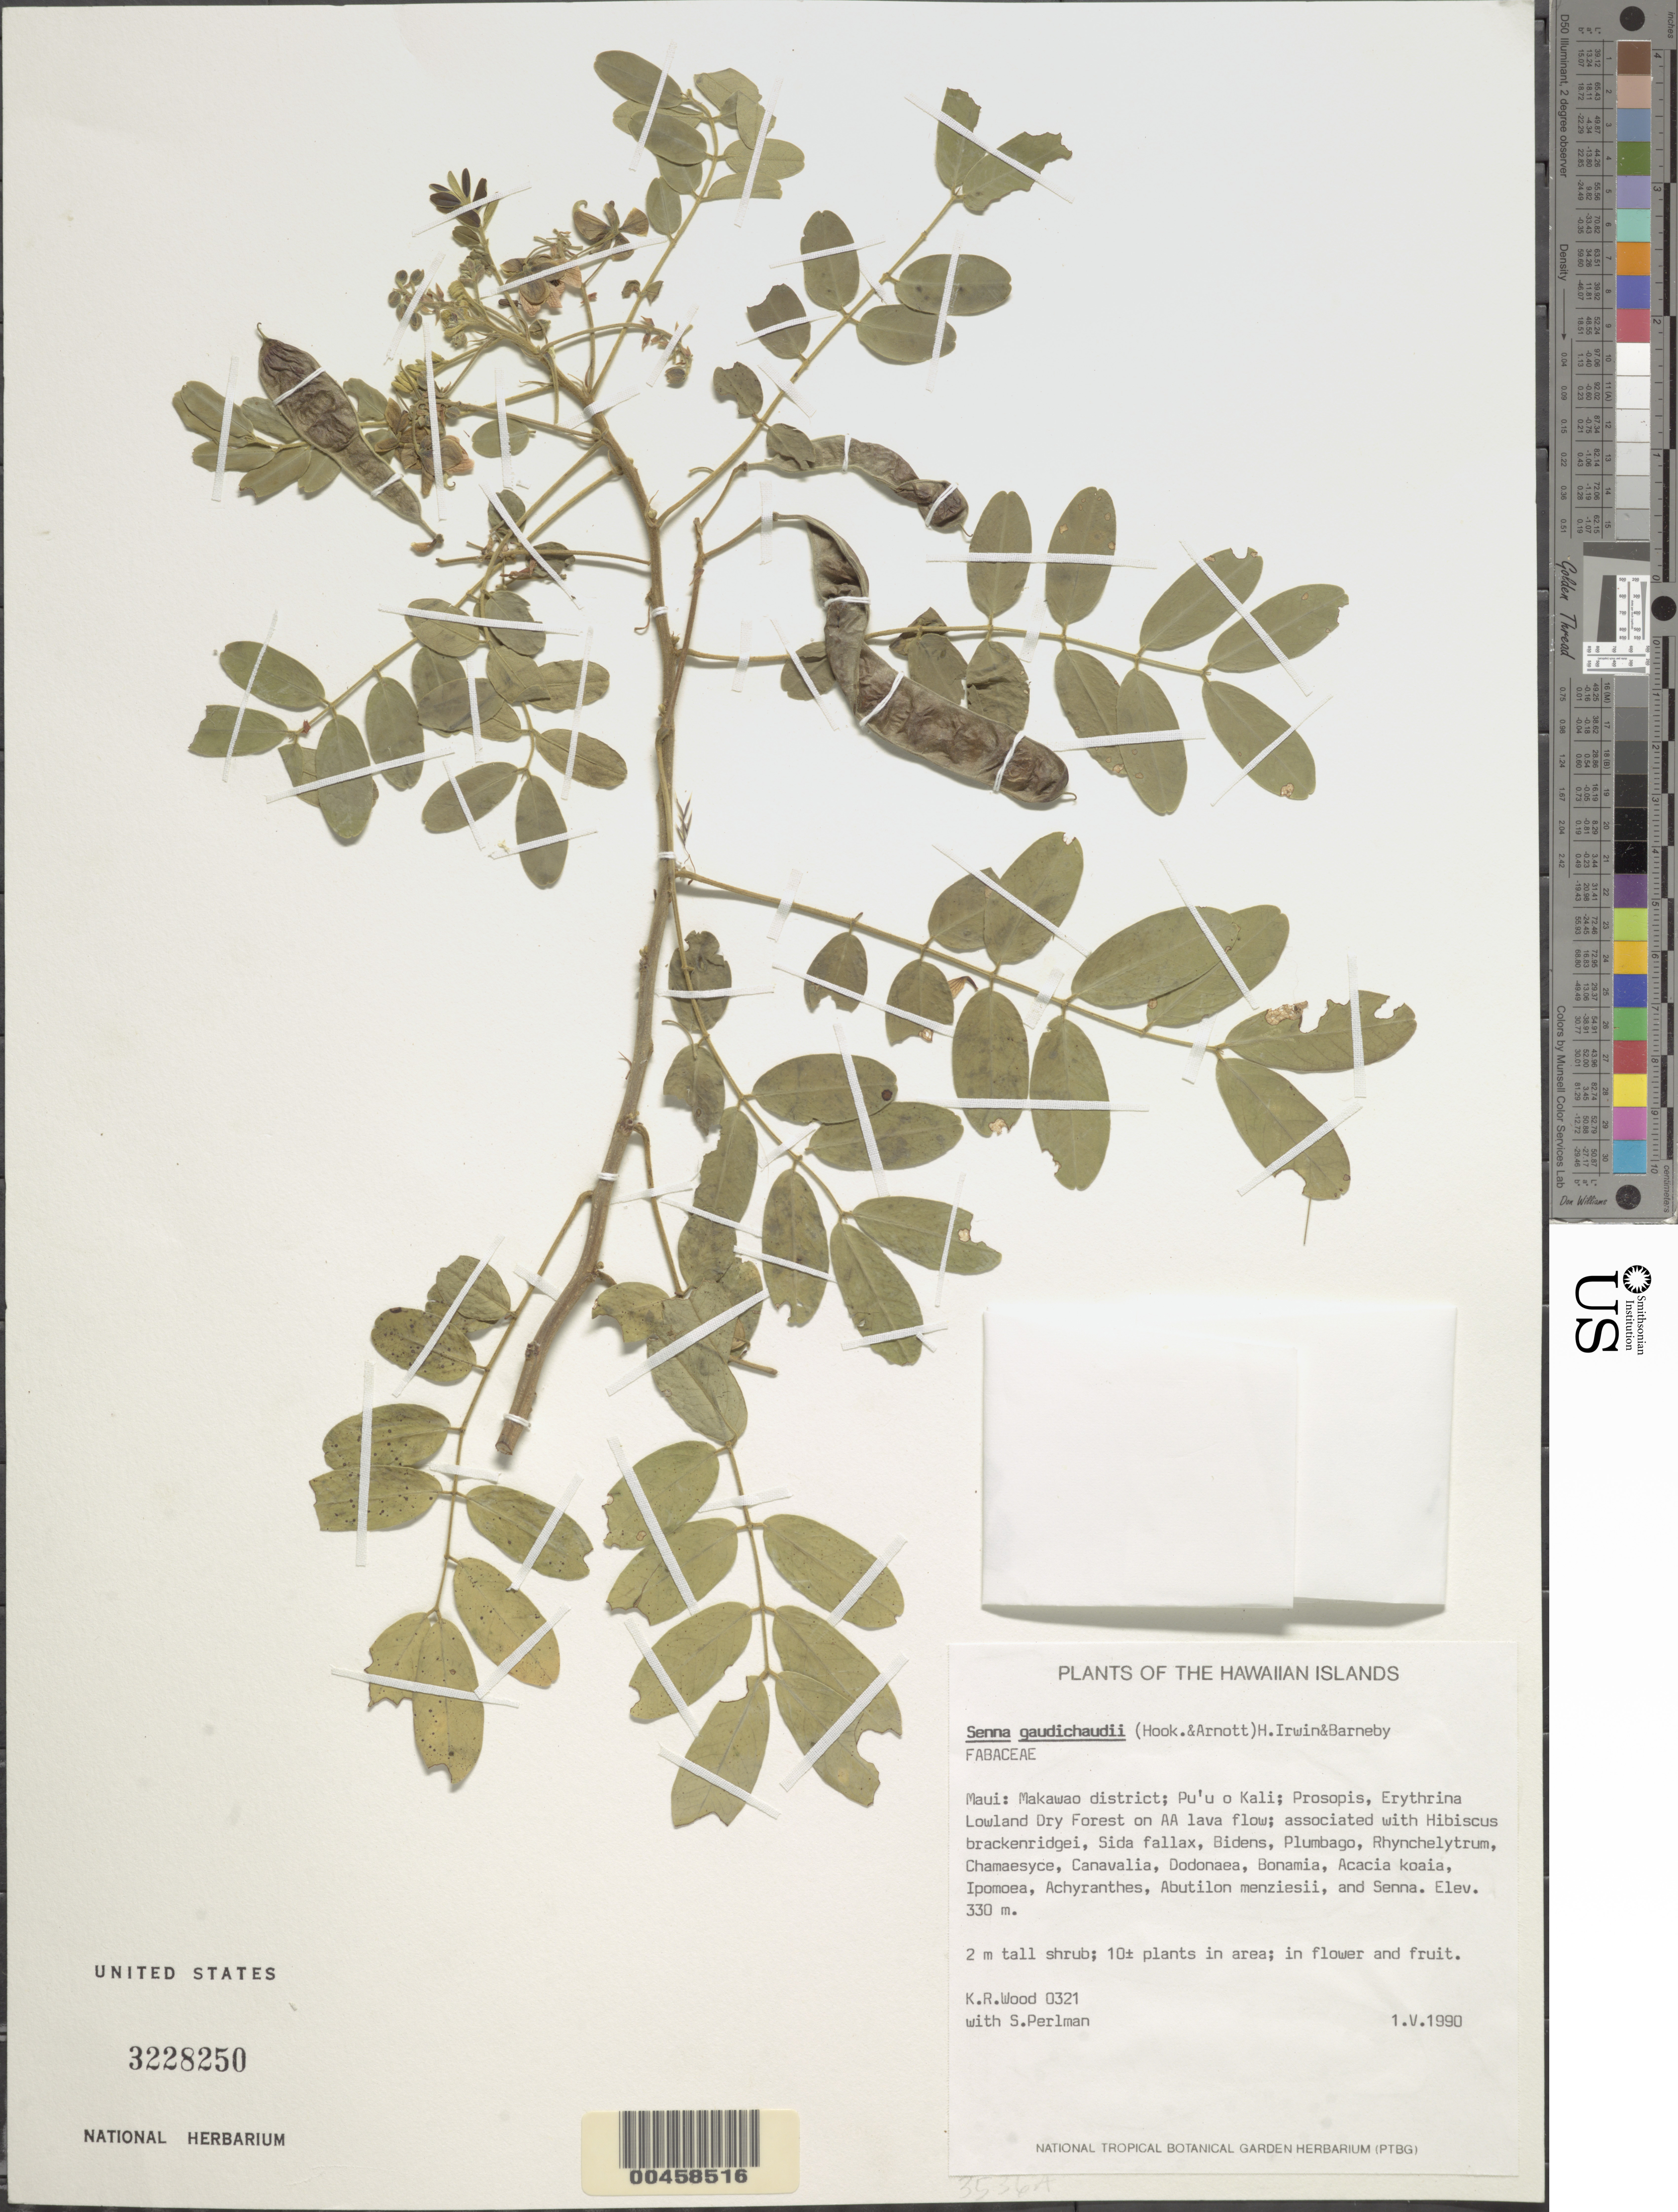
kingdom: Plantae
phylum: Tracheophyta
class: Magnoliopsida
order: Fabales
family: Fabaceae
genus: Senna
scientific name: Senna gaudichaudii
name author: (Hook. & Arn.) H.S. Irwin & Barneby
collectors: K. R. Wood & S. P. Perlman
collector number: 0321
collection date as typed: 01 May 1990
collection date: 1990-05-01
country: United States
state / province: Hawaii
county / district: Maui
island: Maui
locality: Pu'u o kali; makawao dist.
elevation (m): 330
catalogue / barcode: US 3228250